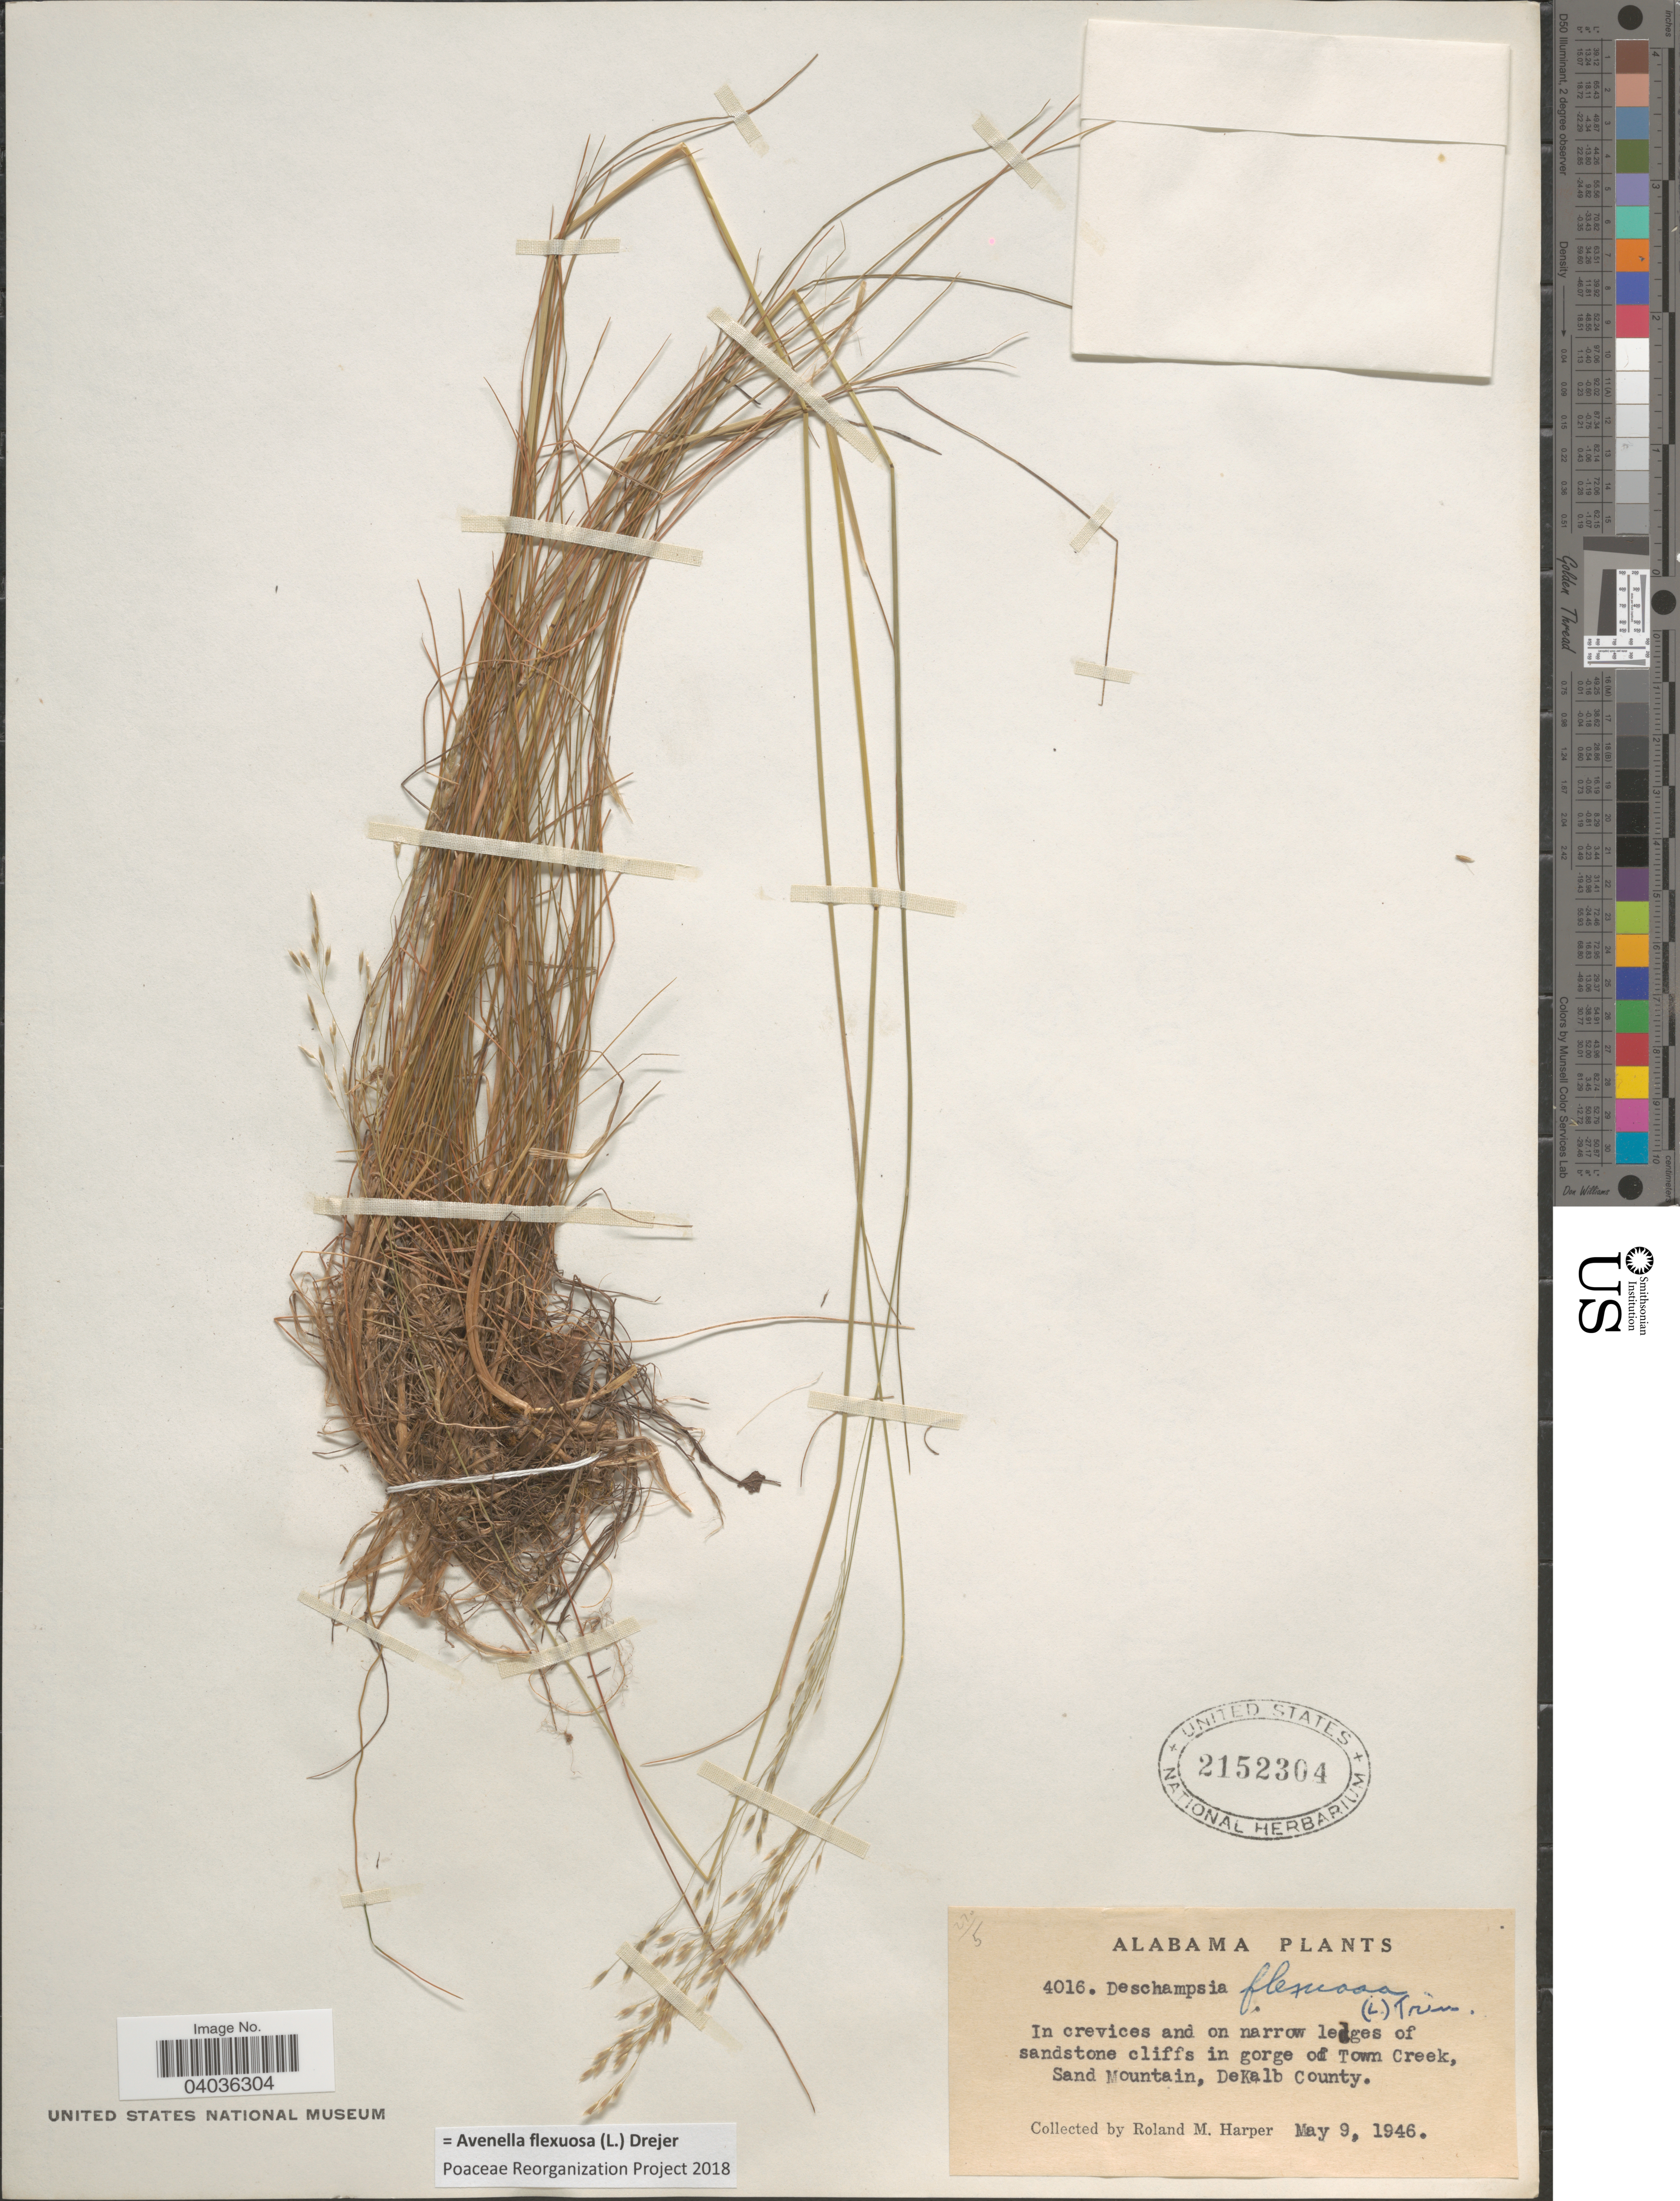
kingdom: Plantae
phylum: Tracheophyta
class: Liliopsida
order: Poales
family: Poaceae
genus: Avenella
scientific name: Avenella flexuosa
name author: (L.) Drejer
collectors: R. M. Harper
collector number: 4016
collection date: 1946-05-09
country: United States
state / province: Alabama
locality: In crevices and on narrow ledges of sandstone cliffs in gorge of Town Creek, Sand Mountain, DeKalb County.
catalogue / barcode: US 2152304